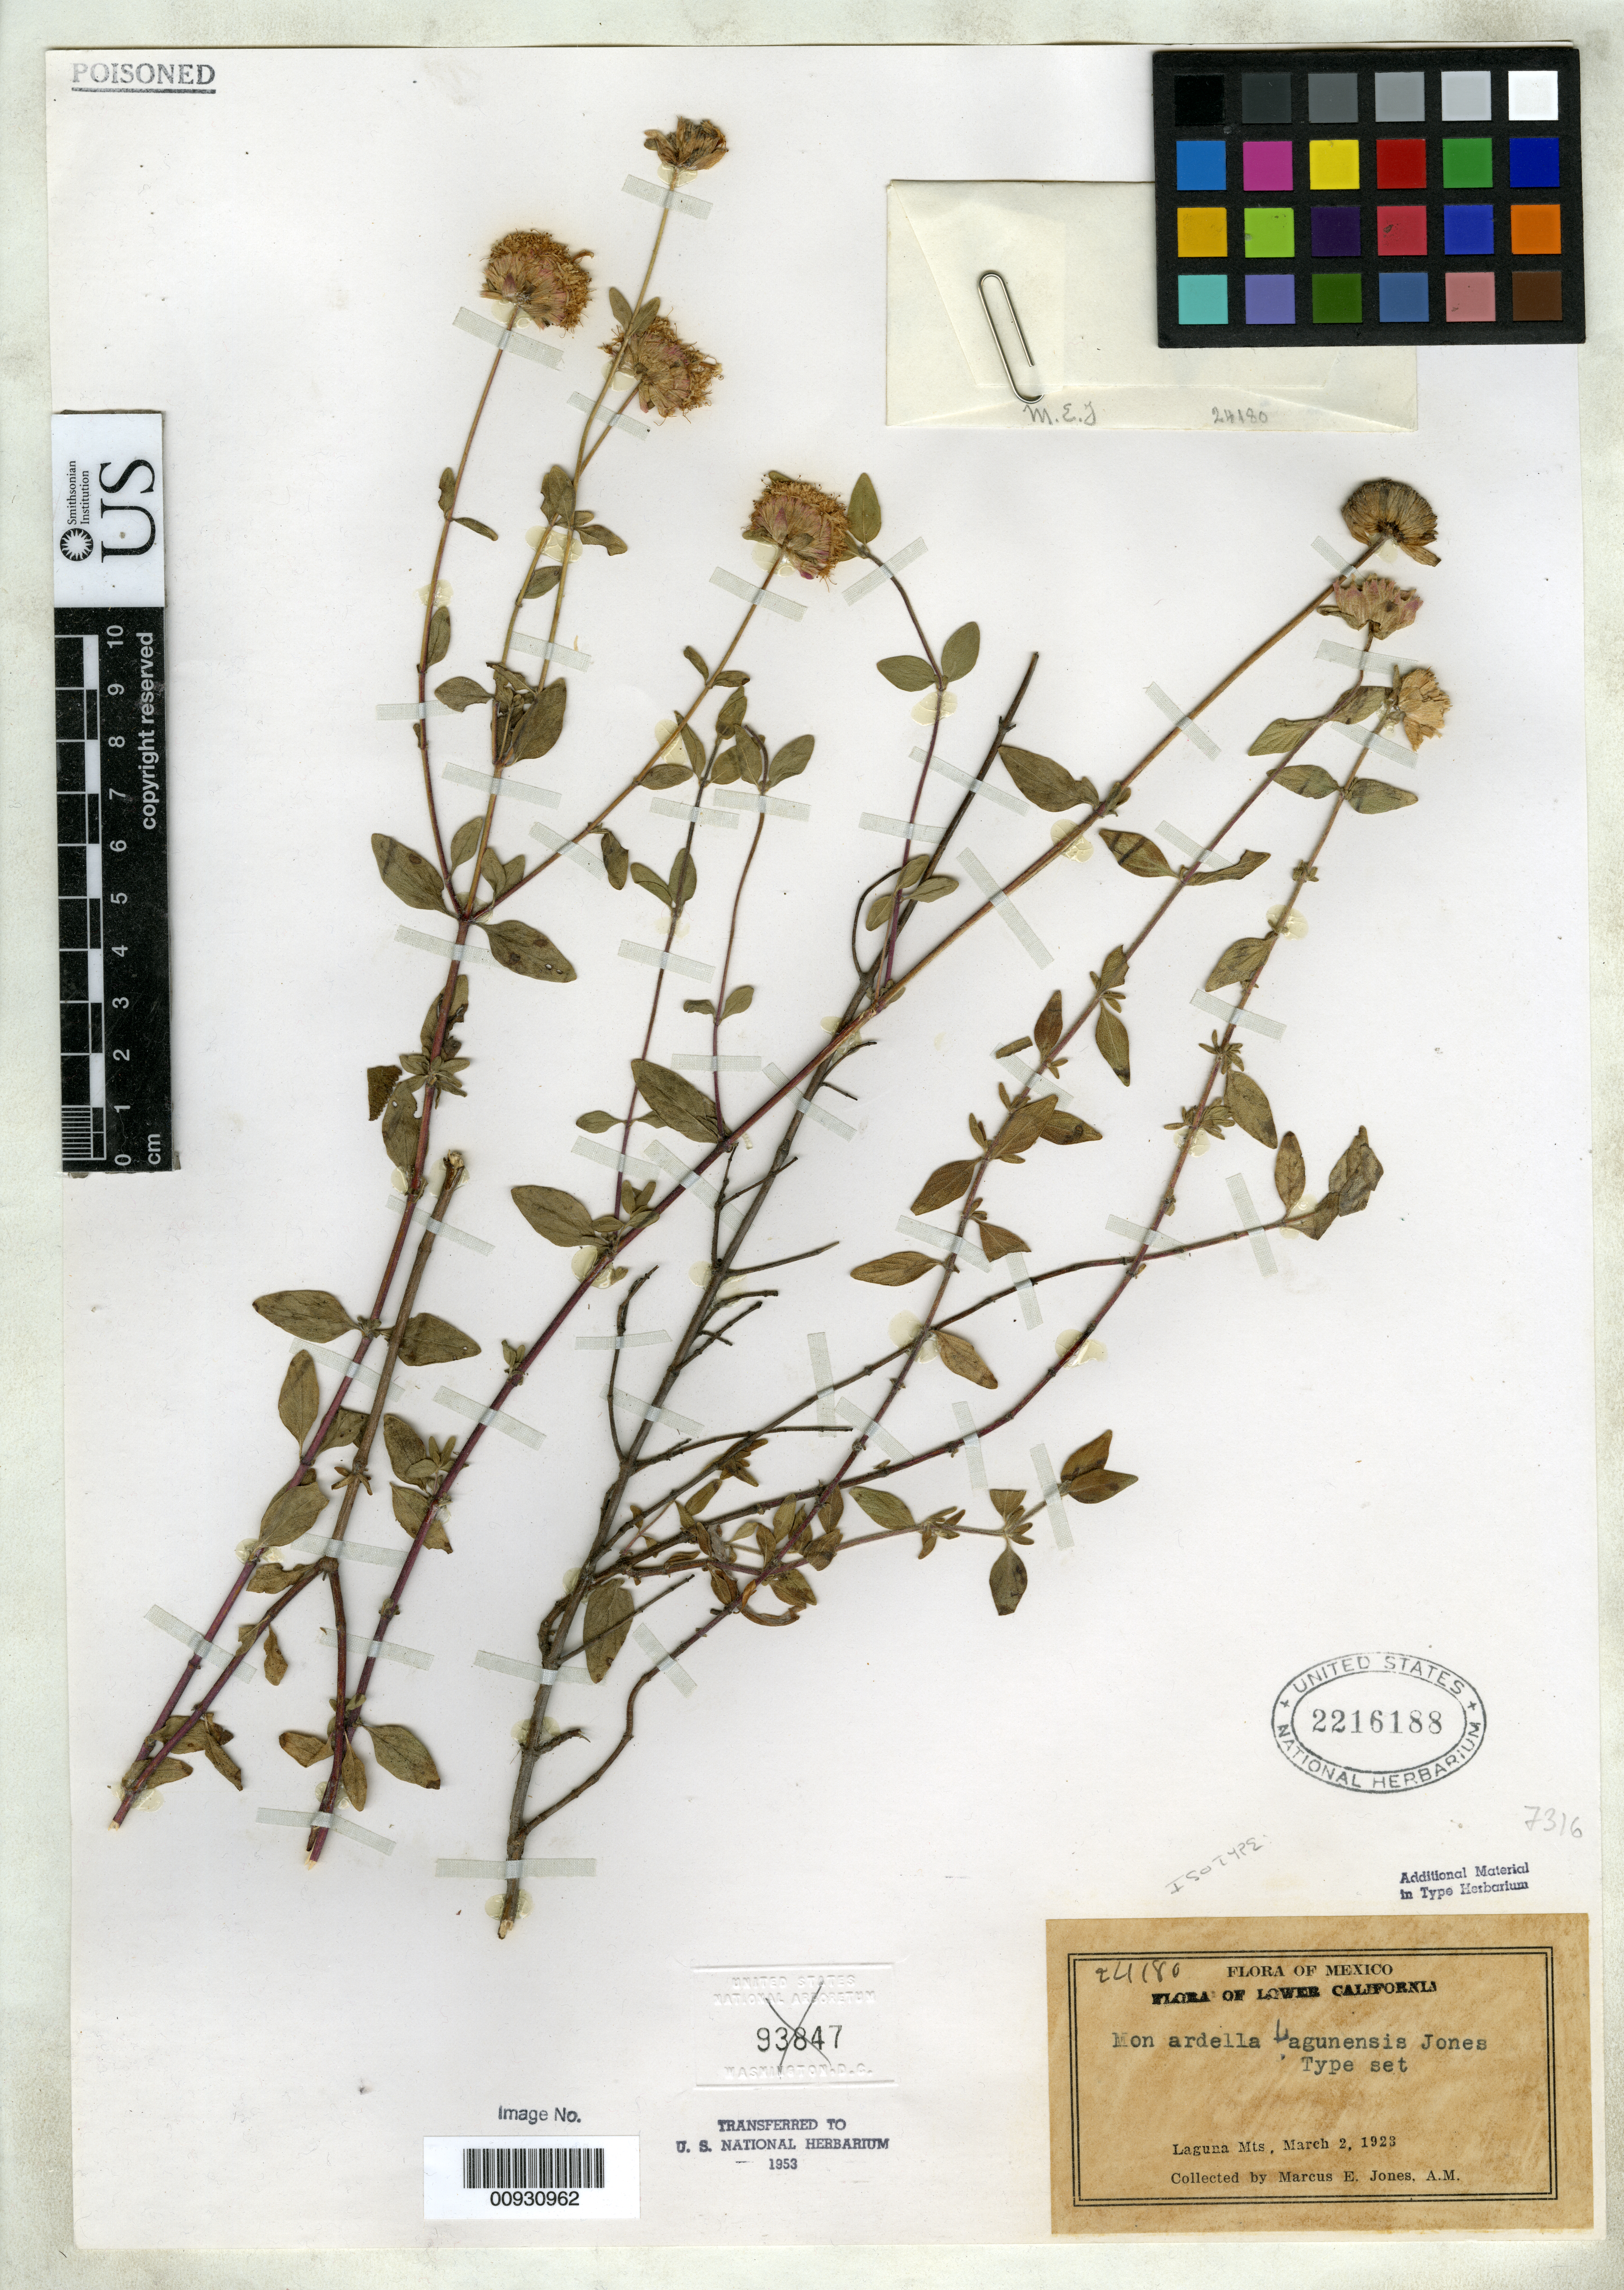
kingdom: Plantae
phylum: Tracheophyta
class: Magnoliopsida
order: Lamiales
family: Lamiaceae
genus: Monardella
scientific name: Monardella lagunensis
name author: M.E. Jones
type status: Isotype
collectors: M. E. Jones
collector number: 24180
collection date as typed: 02 Mar 1923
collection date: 1923-03-02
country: Mexico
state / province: Baja California Norte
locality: Laguna Mountains.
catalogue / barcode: US 2216188